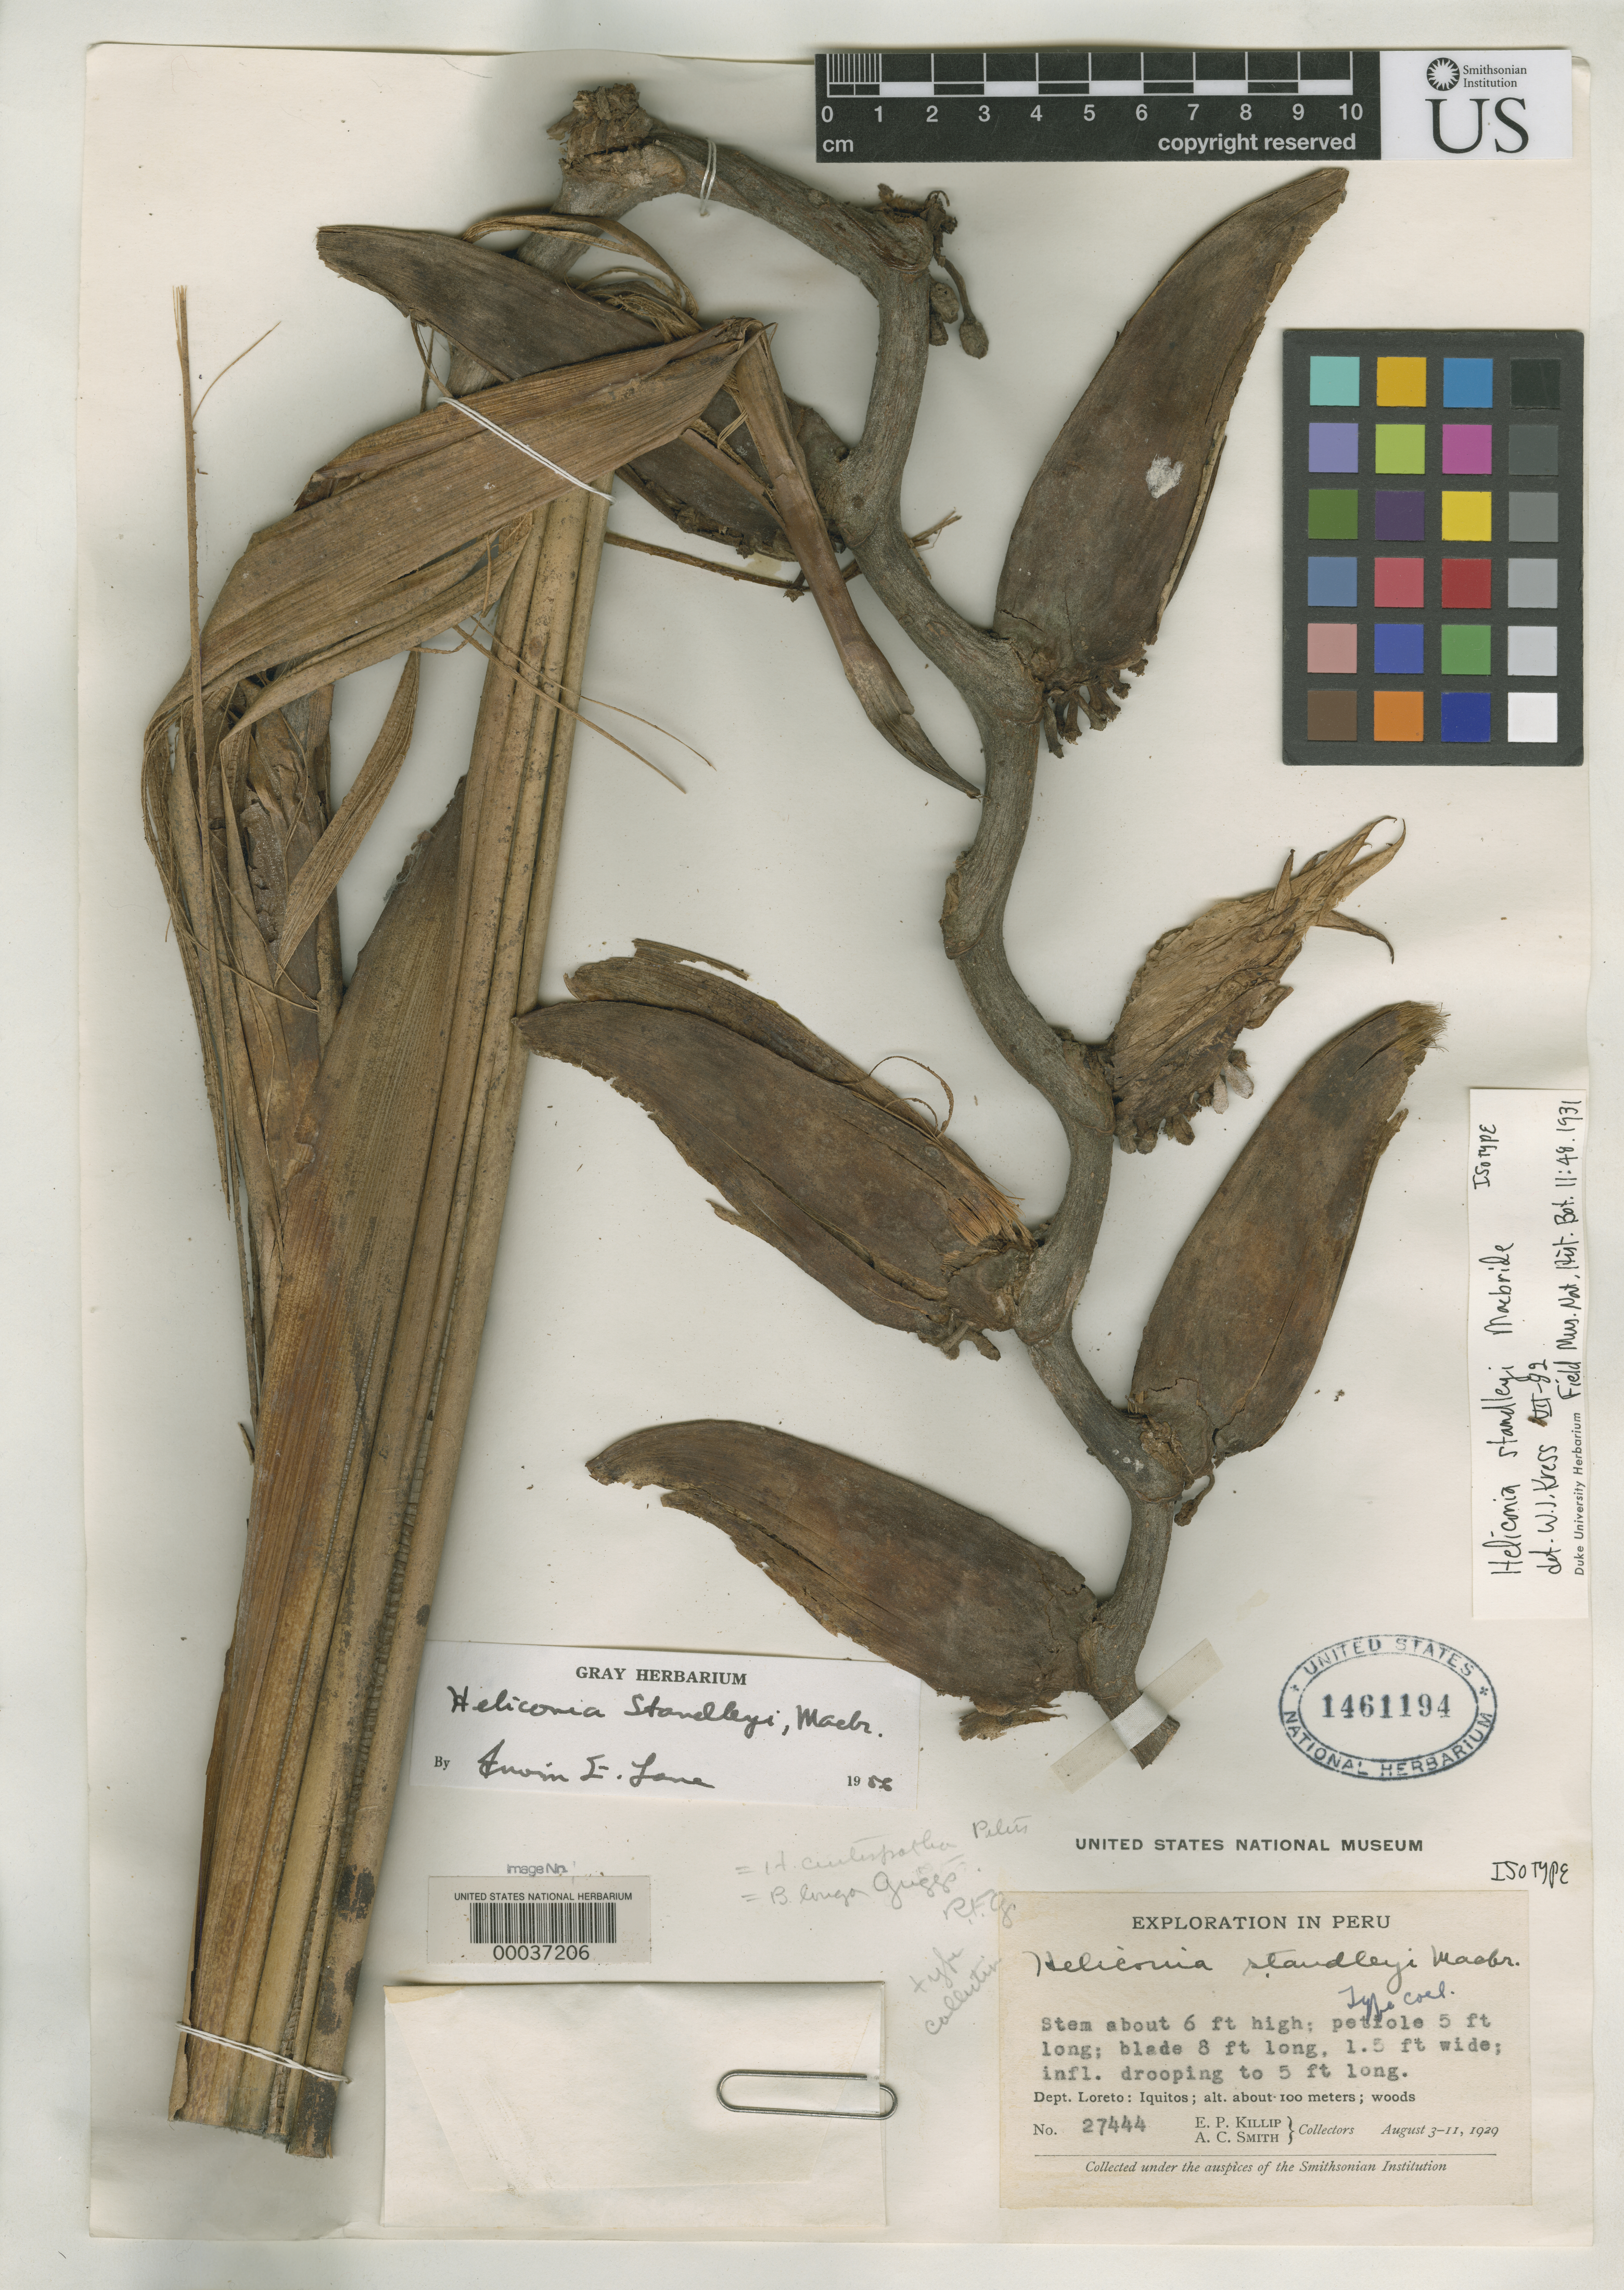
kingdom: Plantae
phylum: Tracheophyta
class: Liliopsida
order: Zingiberales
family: Heliconiaceae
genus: Heliconia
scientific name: Heliconia standleyi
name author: J.F. Macbr.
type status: Isotype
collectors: E. P. Killip & A. C. Smith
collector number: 27444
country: Peru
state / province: Loreto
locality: Iquitos.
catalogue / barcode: US 1461194